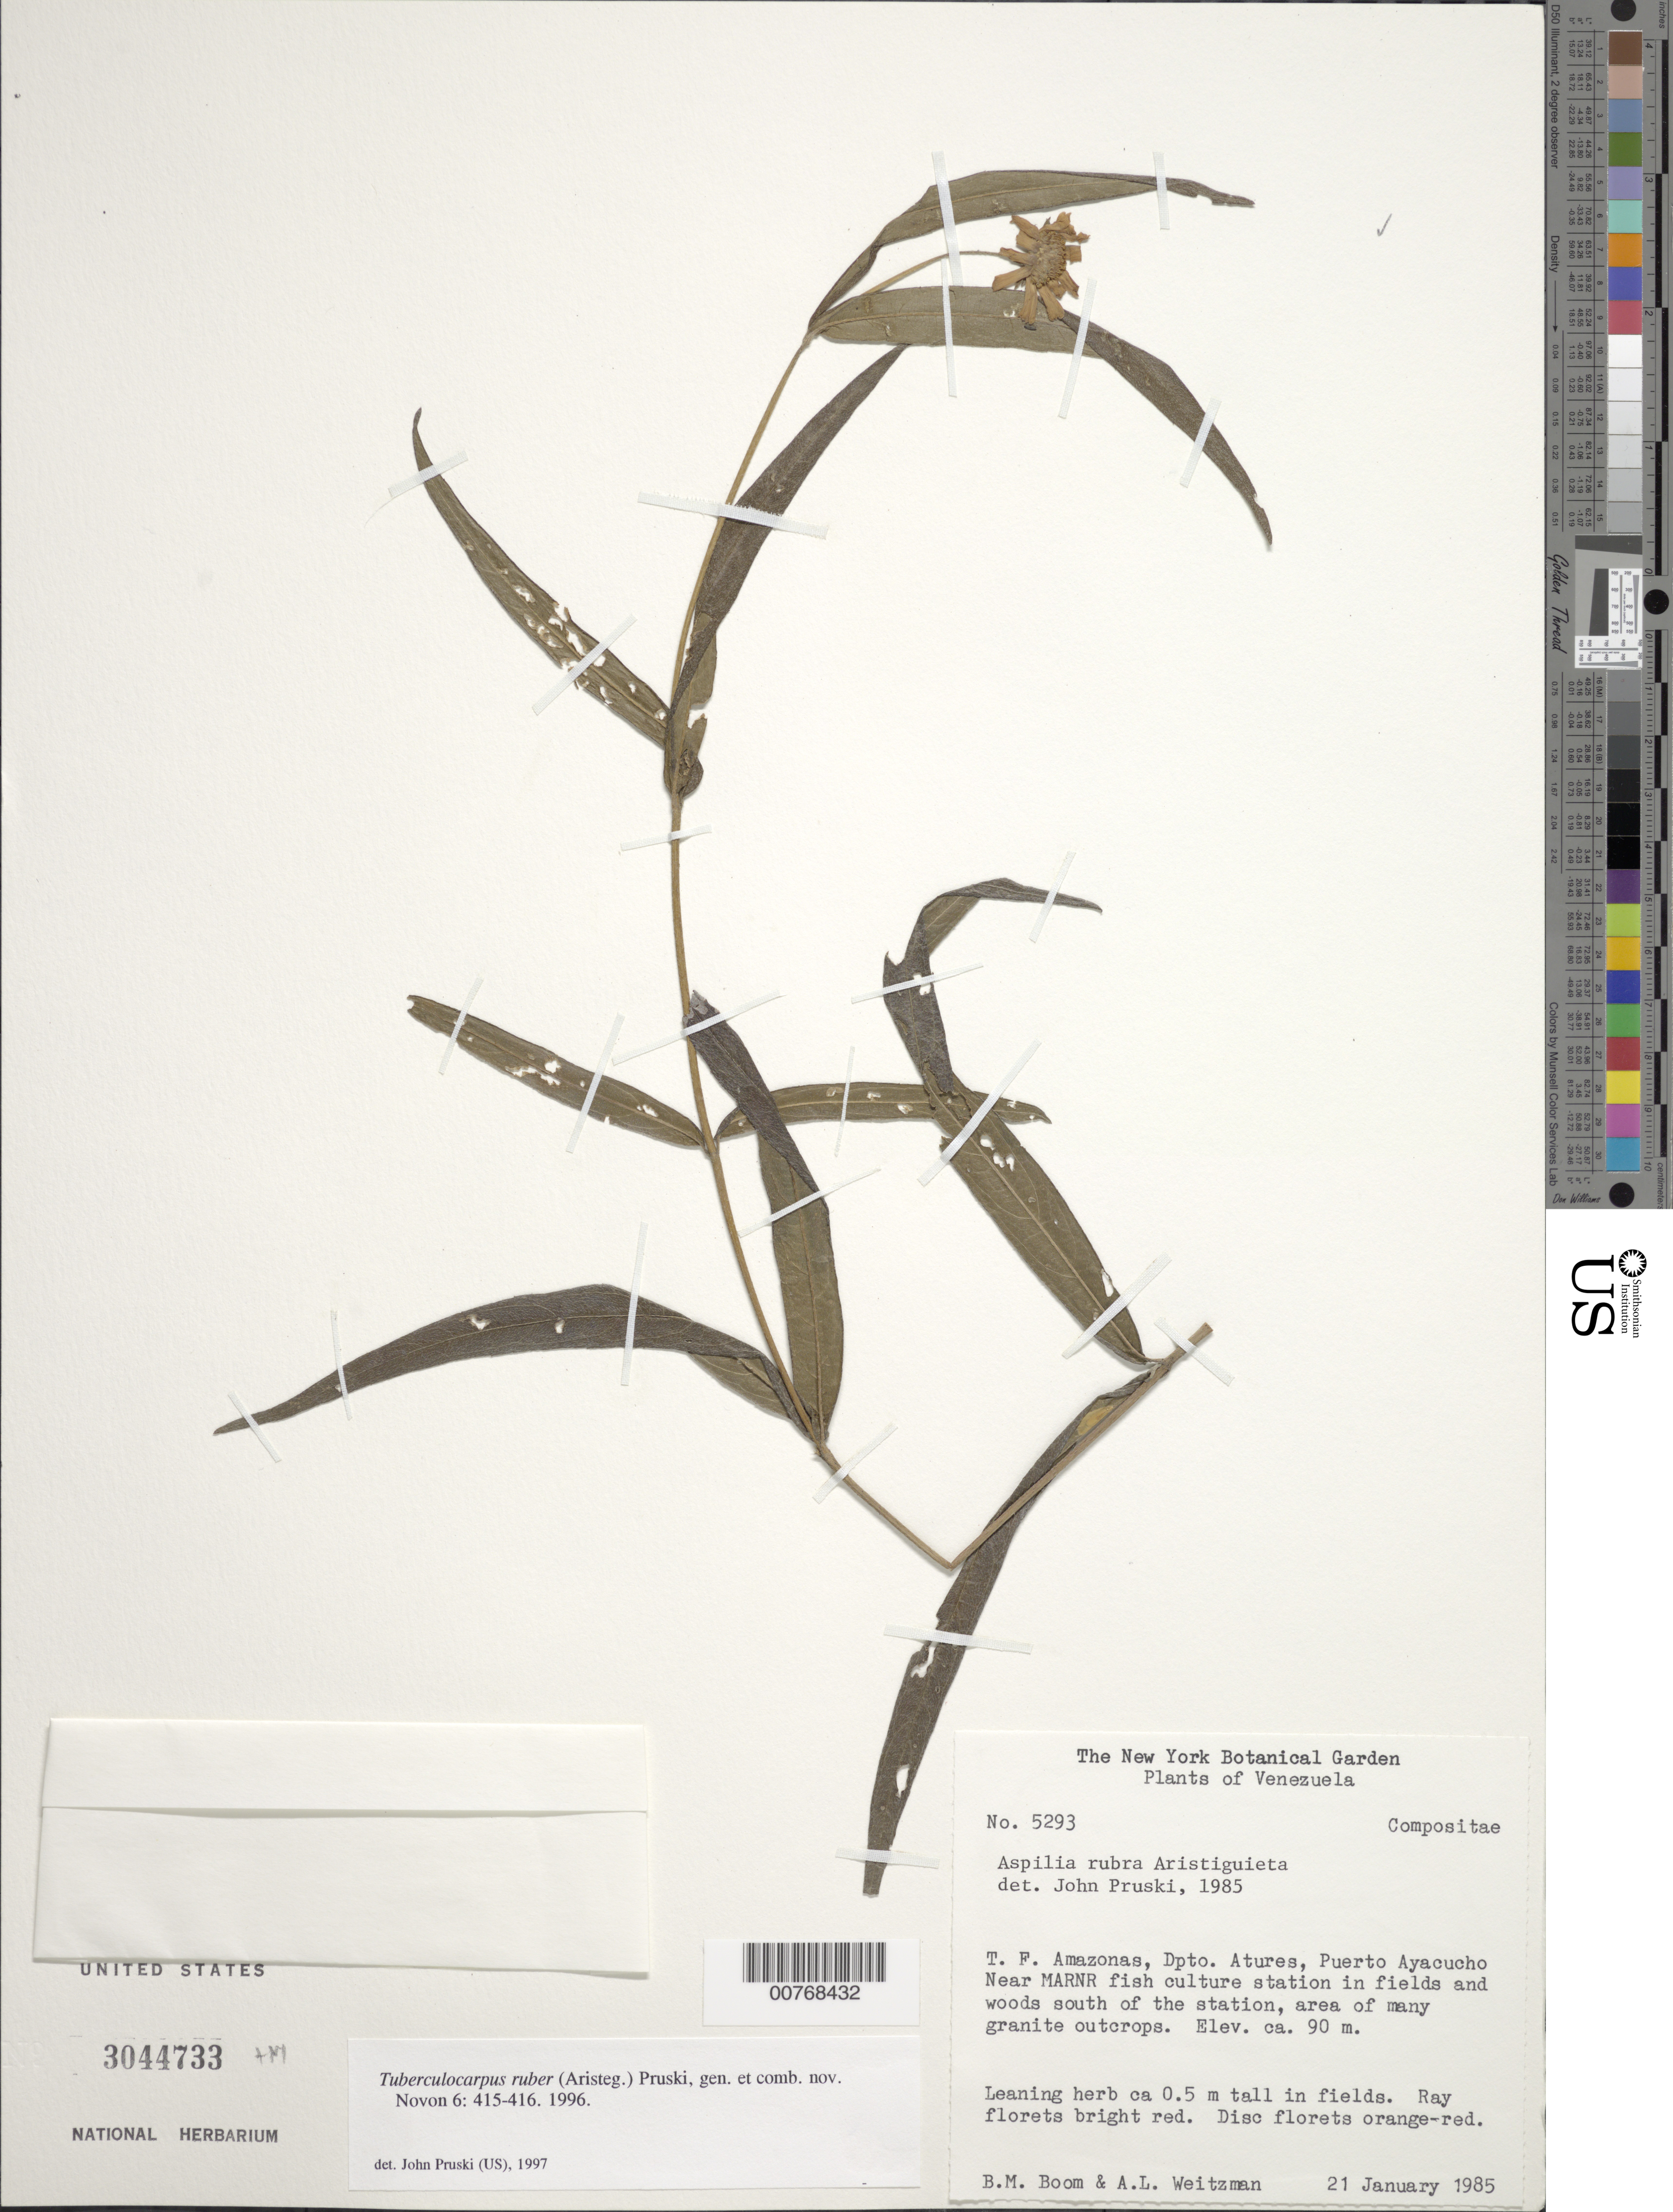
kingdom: Plantae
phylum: Tracheophyta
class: Magnoliopsida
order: Asterales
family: Asteraceae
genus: Tuberculocarpus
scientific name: Tuberculocarpus ruber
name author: (Aristeg.) Pruski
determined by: Pruski, J. F.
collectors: B. M. Boom & A. L. Weitzman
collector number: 5293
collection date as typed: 21-Jan-85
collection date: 1985-01-21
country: Venezuela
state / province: Amazonas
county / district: Atures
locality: Puerto Ayacucho, near MARNR fish culture station, south of station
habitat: Fields and woods, area of many granite outcrops; in field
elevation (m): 90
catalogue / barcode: US 3044733